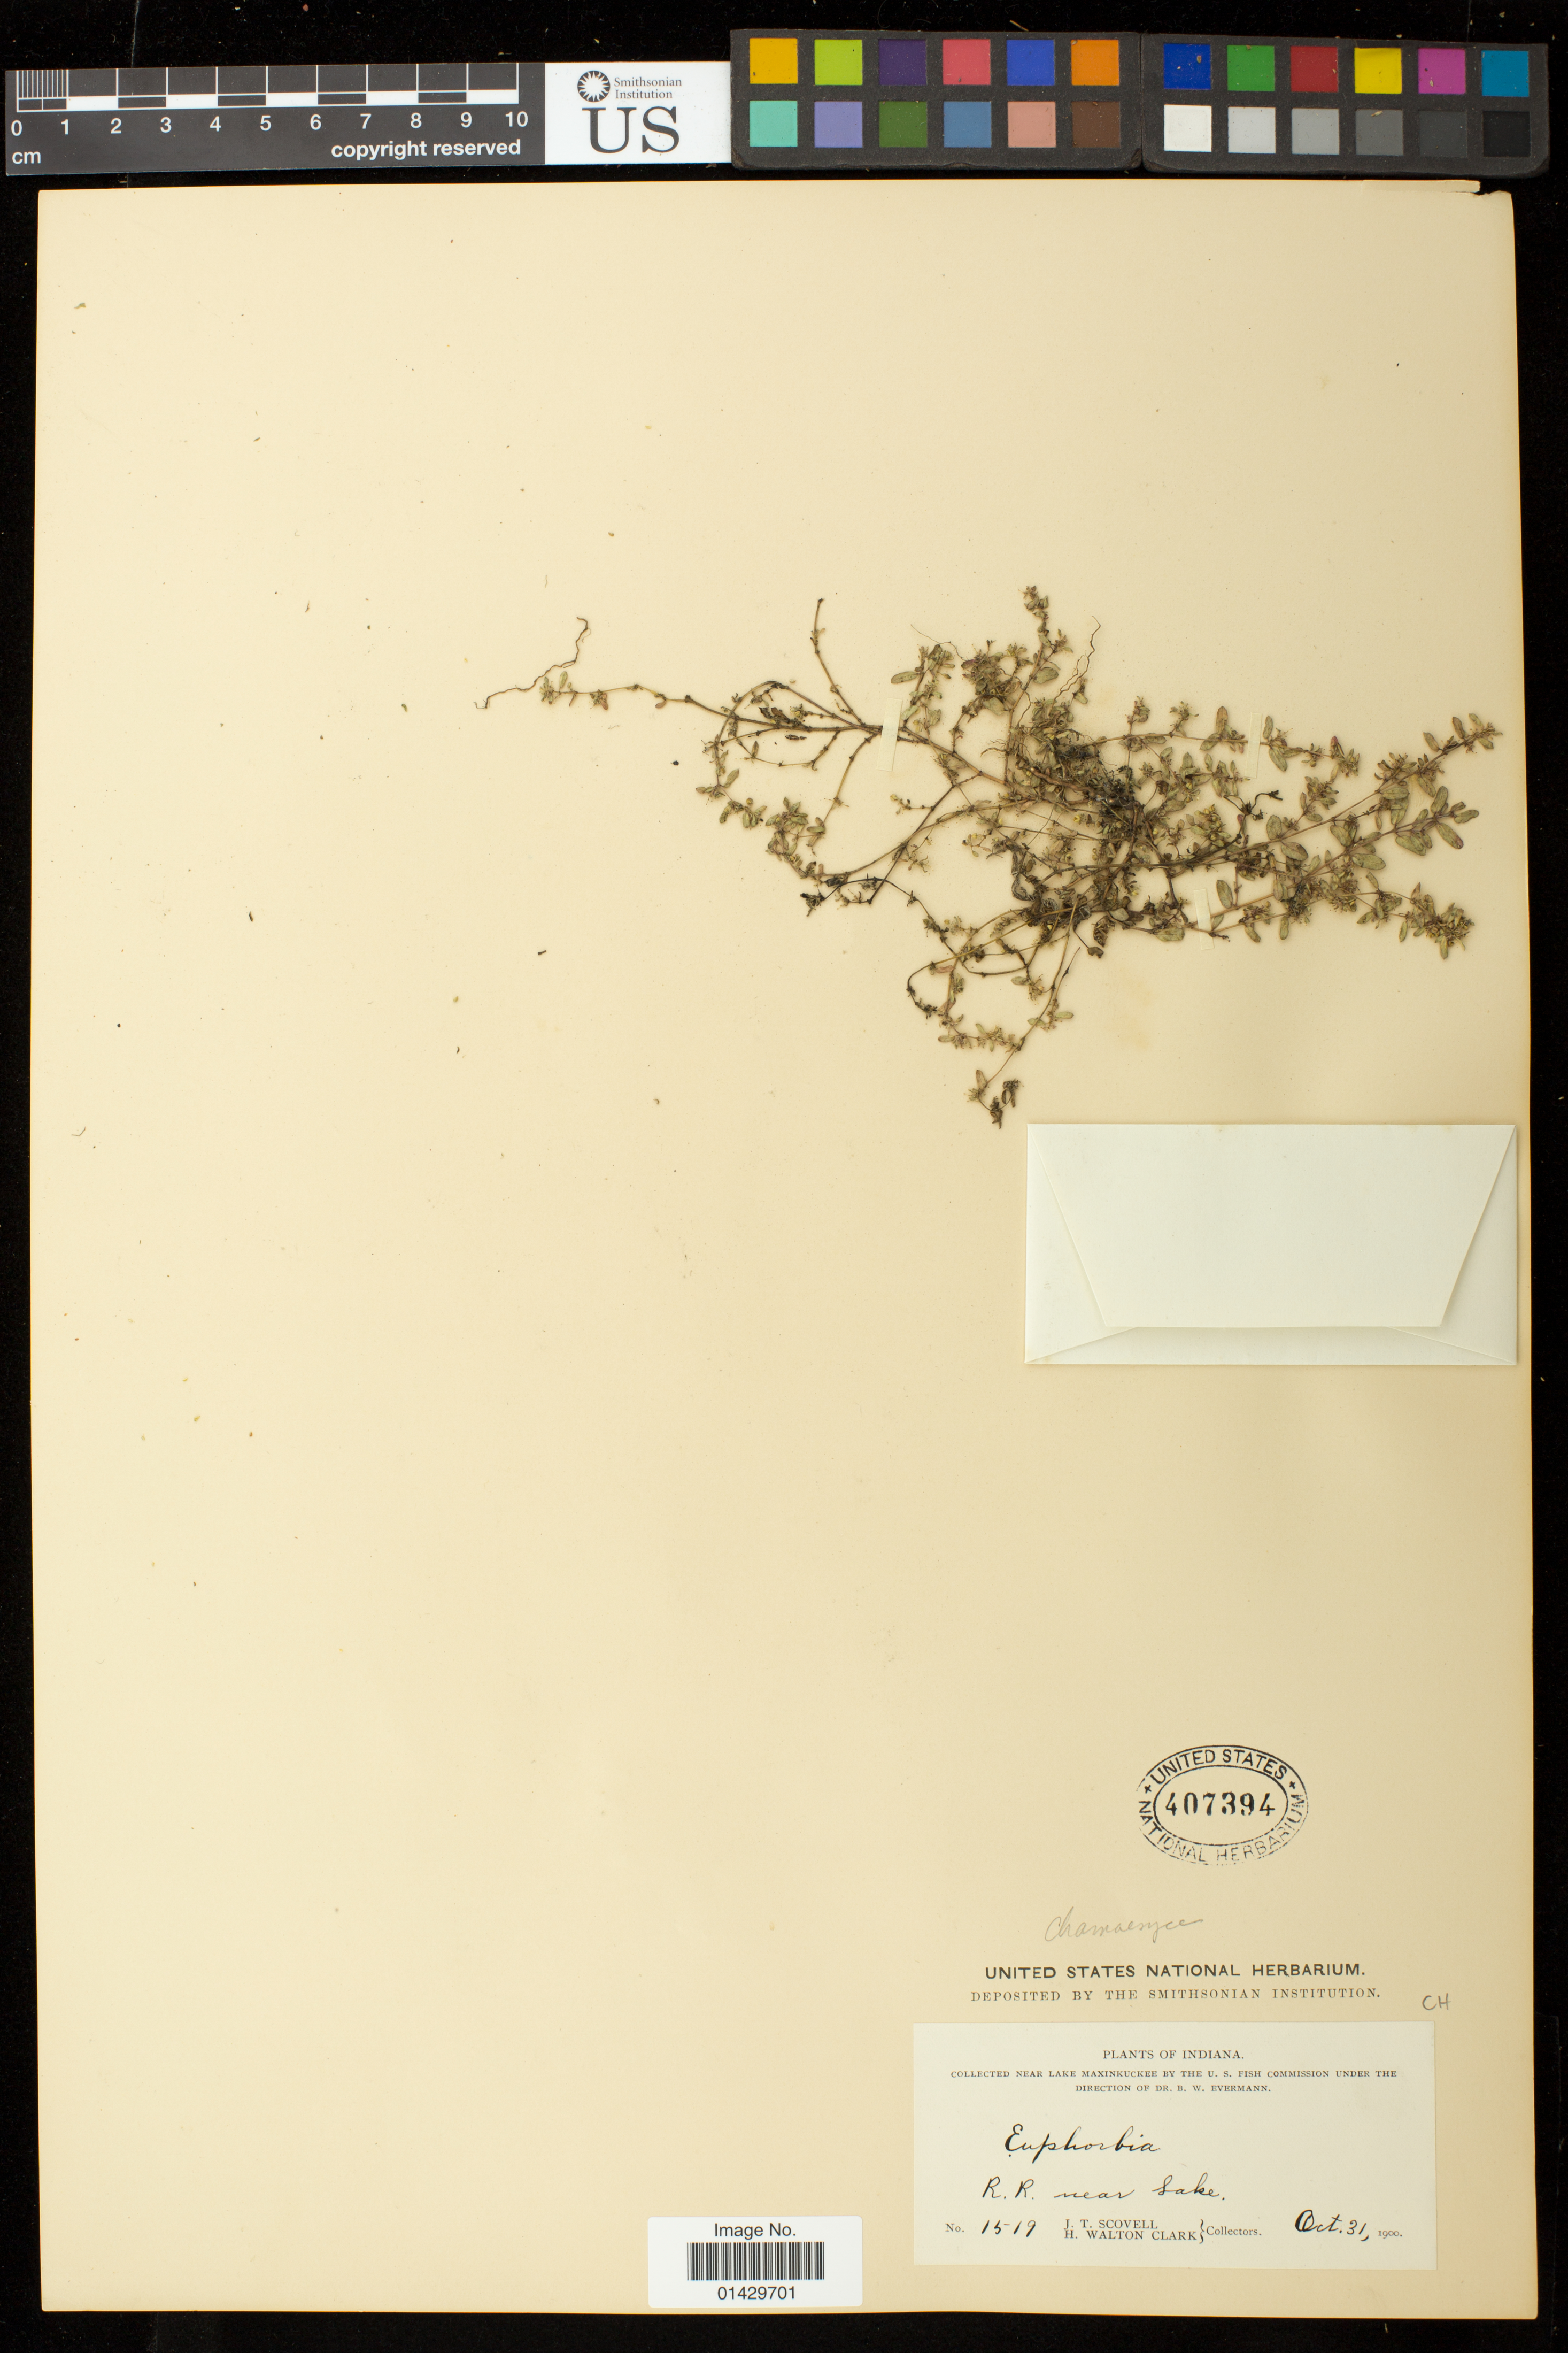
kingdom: Plantae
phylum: Tracheophyta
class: Magnoliopsida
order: Malpighiales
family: Euphorbiaceae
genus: Euphorbia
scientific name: Euphorbia sp.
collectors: J. T. Scovell & H. W. Clark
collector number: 1519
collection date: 1900-10-31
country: United States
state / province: Indiana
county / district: Marshall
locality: Near Lake Maxinkuckee; R.R. near lake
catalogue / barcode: US 407394